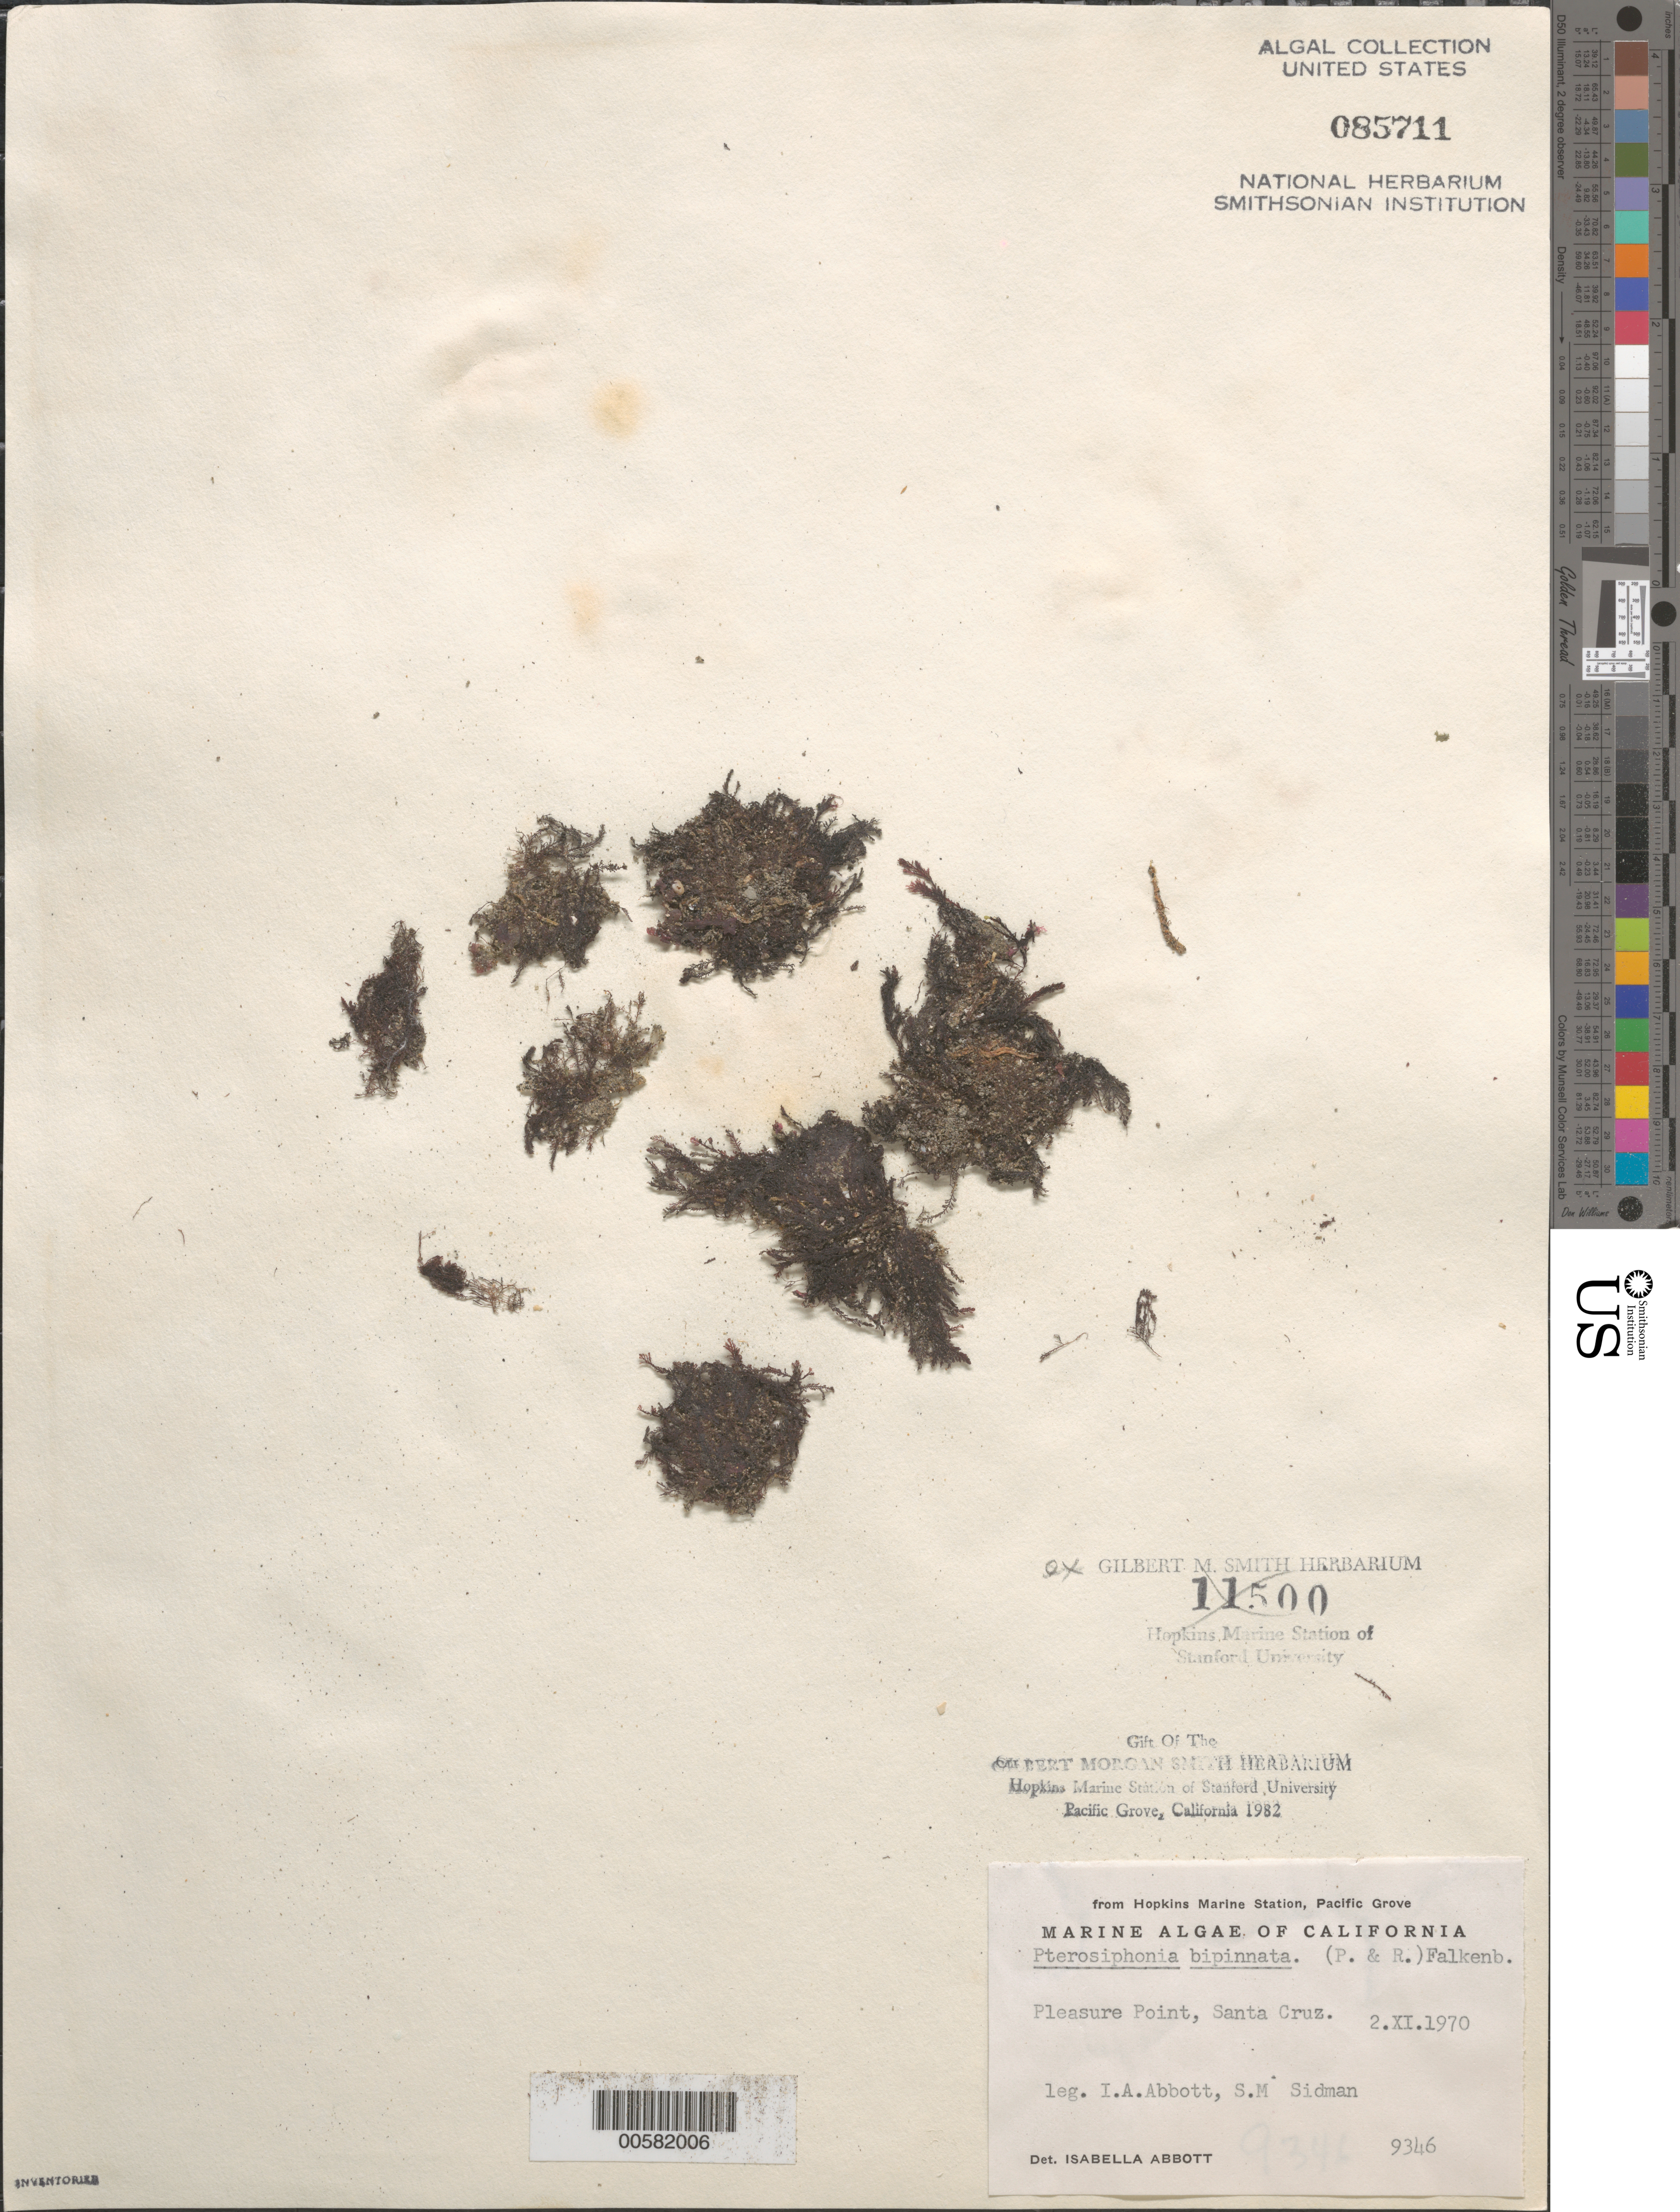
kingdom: Plantae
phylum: Rhodophyta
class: Florideophyceae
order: Ceramiales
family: Rhodomelaceae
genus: Savoiea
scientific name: Savoiea bipinnata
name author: (Postels & Rupr.) M.J. Wynne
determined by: Algae name updating Project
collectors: I. A. Abbott & S. Sidman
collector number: IAA 9346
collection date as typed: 02 Nov 1970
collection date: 1970-11-02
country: United States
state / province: California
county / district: Santa Cruz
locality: Pleasure Point, Santa Cruz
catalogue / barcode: US 85711